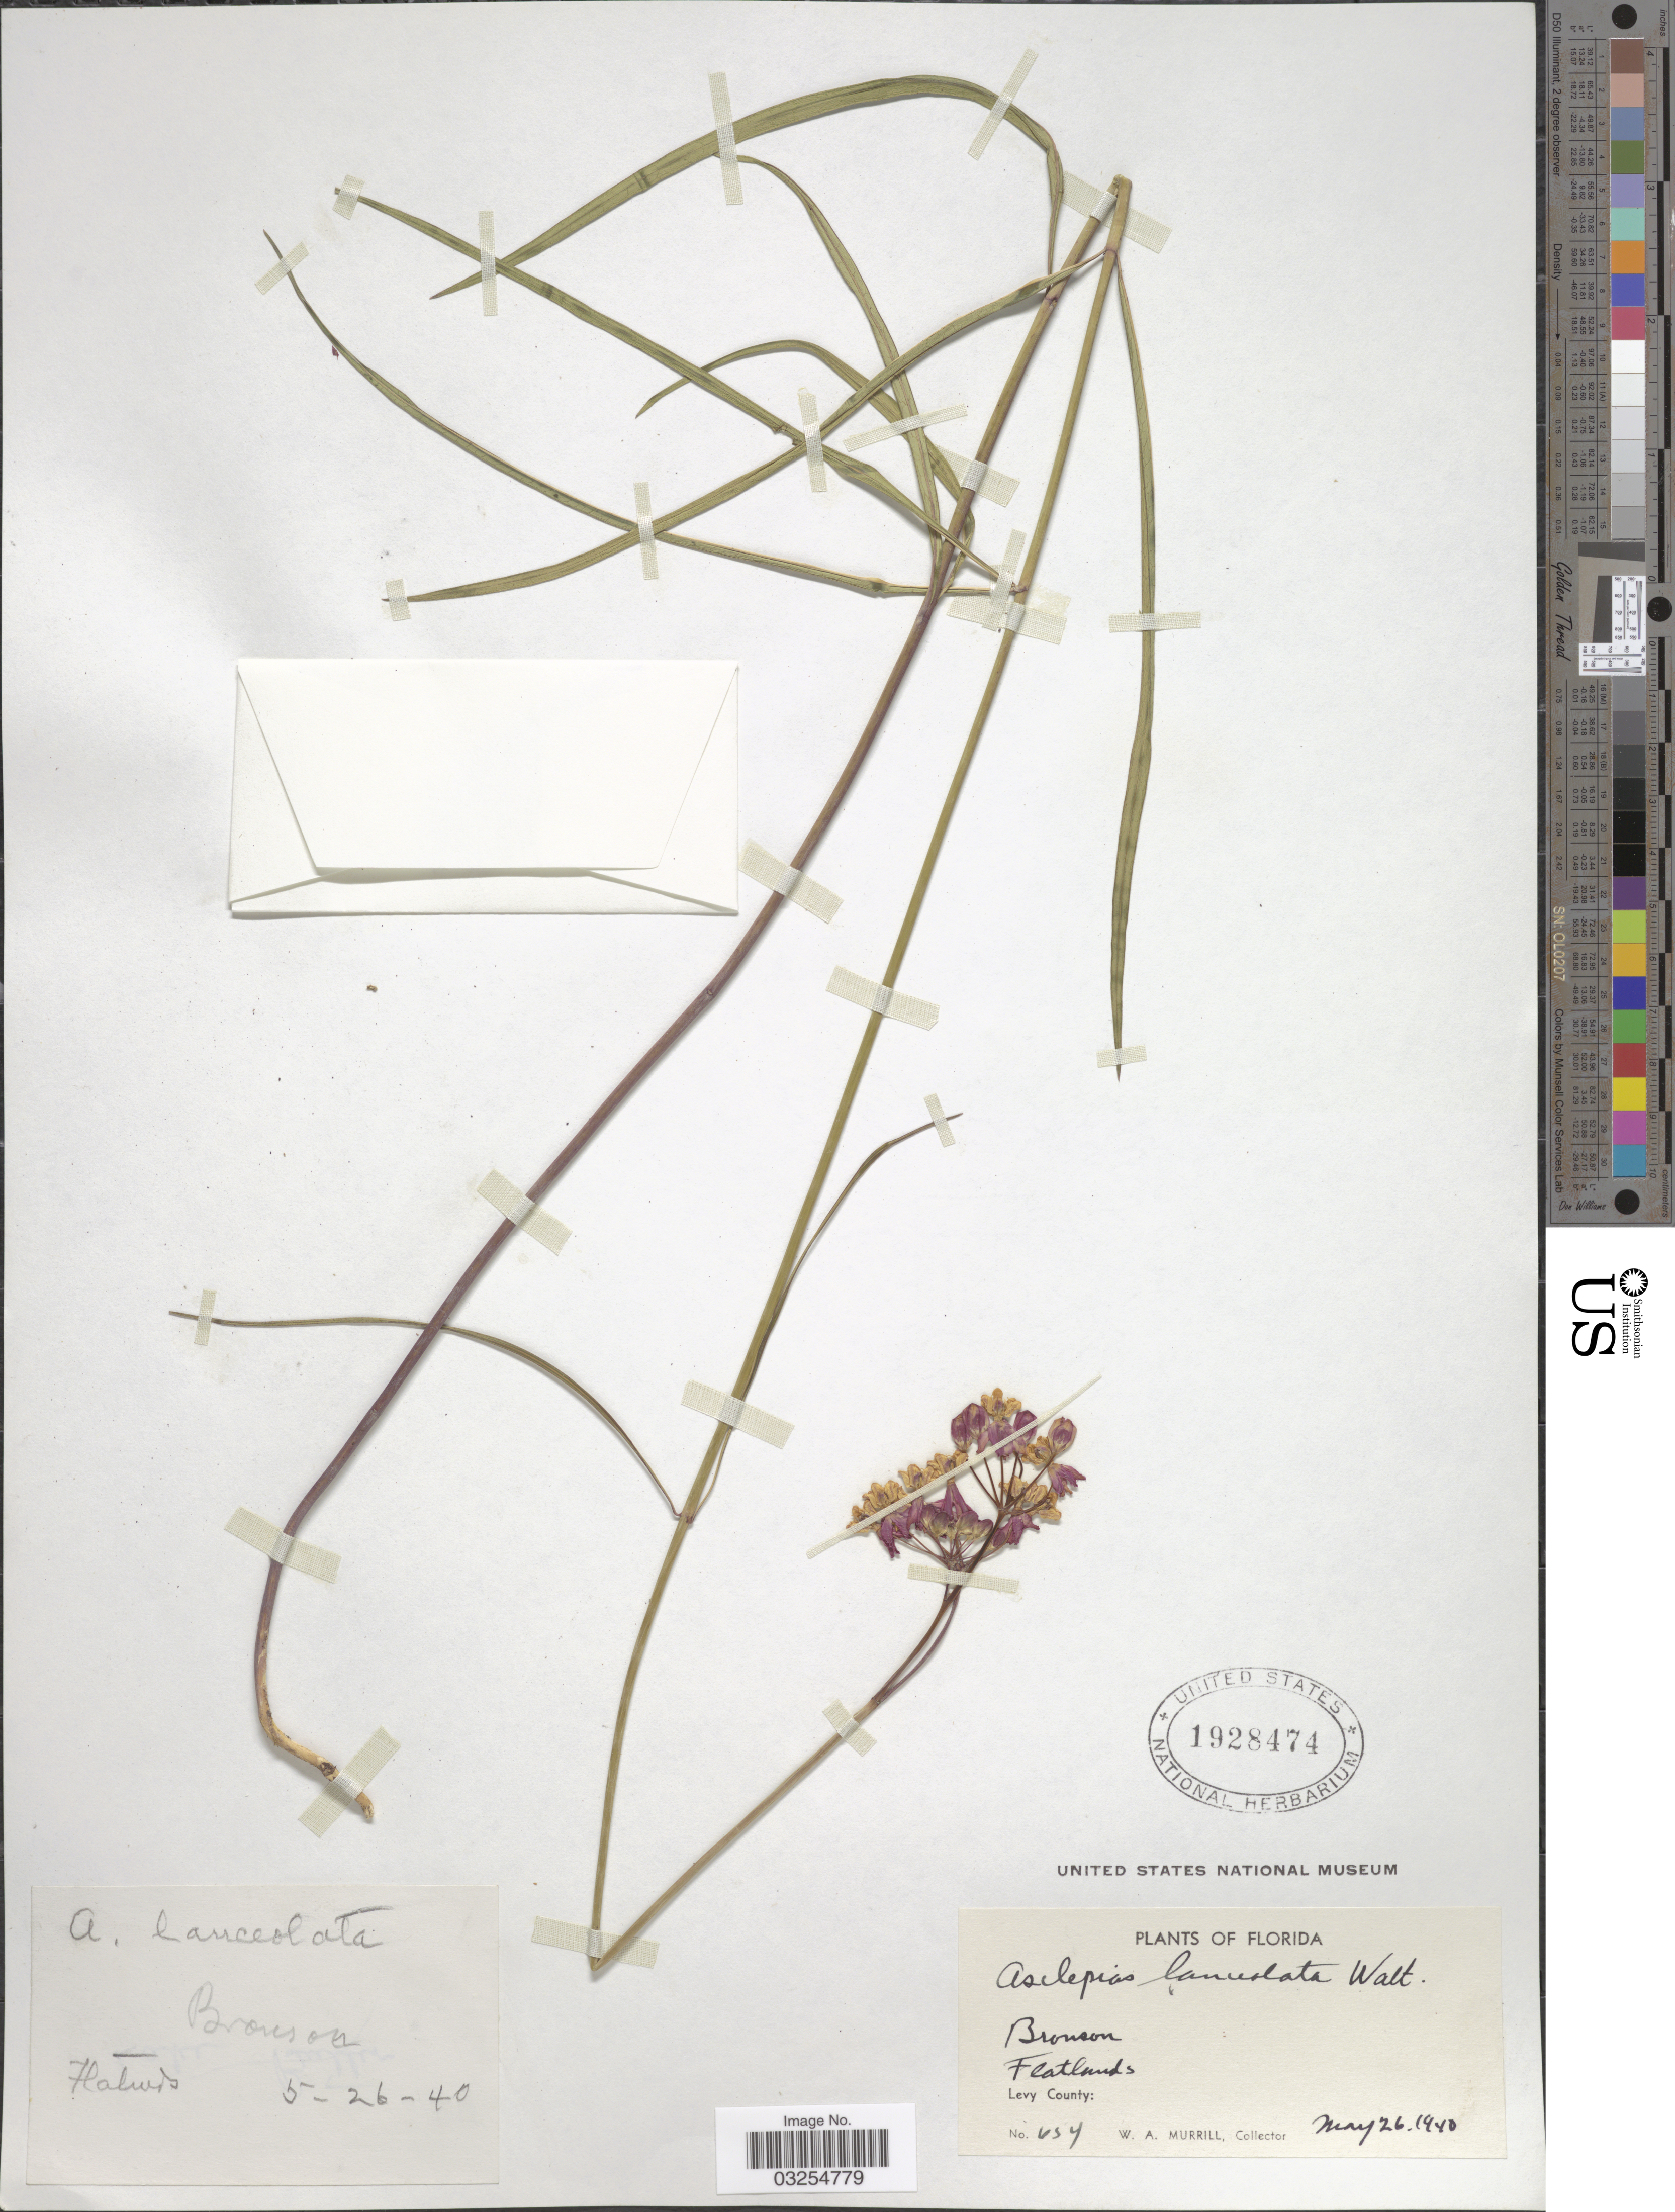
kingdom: Plantae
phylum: Tracheophyta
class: Magnoliopsida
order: Gentianales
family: Apocynaceae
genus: Asclepias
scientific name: Asclepias lanceolata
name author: Walter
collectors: W. A. Murrill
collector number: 654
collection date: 1940-05-26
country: United States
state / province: Florida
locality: Bronson, Flatlands, Levy County.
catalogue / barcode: US 1928474